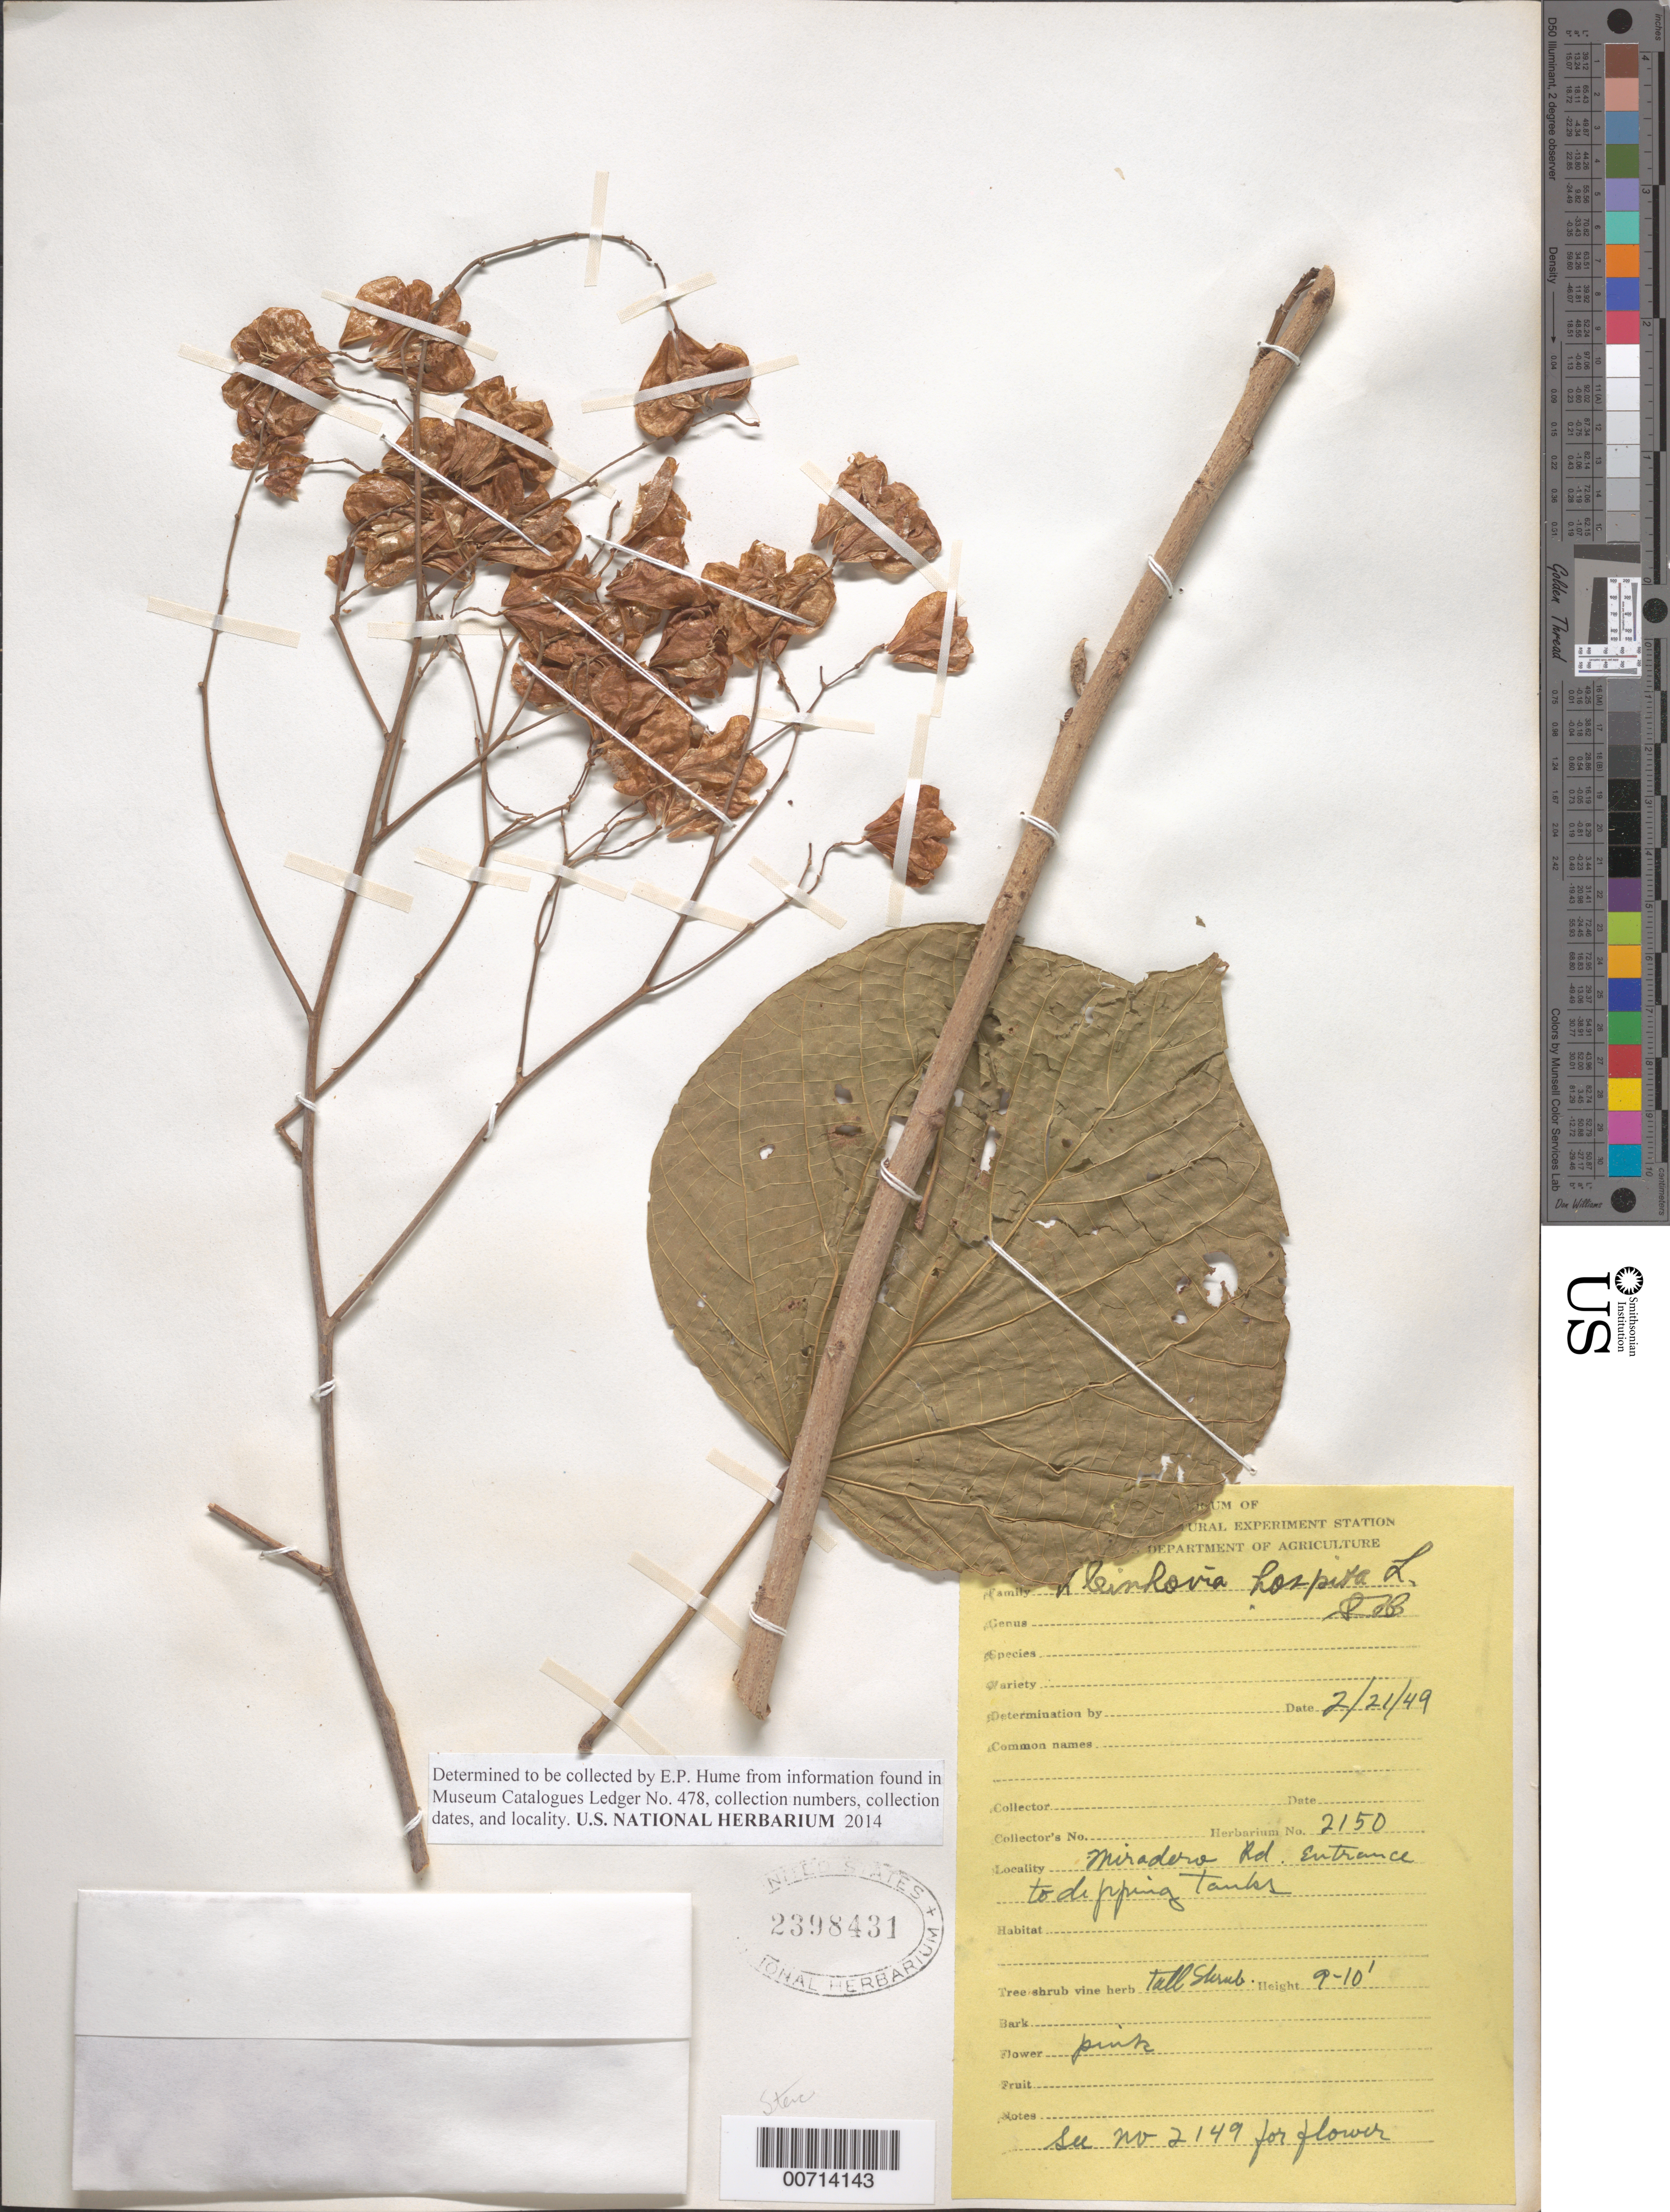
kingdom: Plantae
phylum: Tracheophyta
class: Magnoliopsida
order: Malvales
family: Malvaceae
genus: Kleinhovia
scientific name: Kleinhovia hospita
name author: L.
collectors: E. P. Hume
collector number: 2150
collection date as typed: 21 Feb 1949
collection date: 1949-02-21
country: Puerto Rico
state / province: Mayagüez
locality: Miradora Road, entrance to dipping tanks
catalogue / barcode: US 2398431